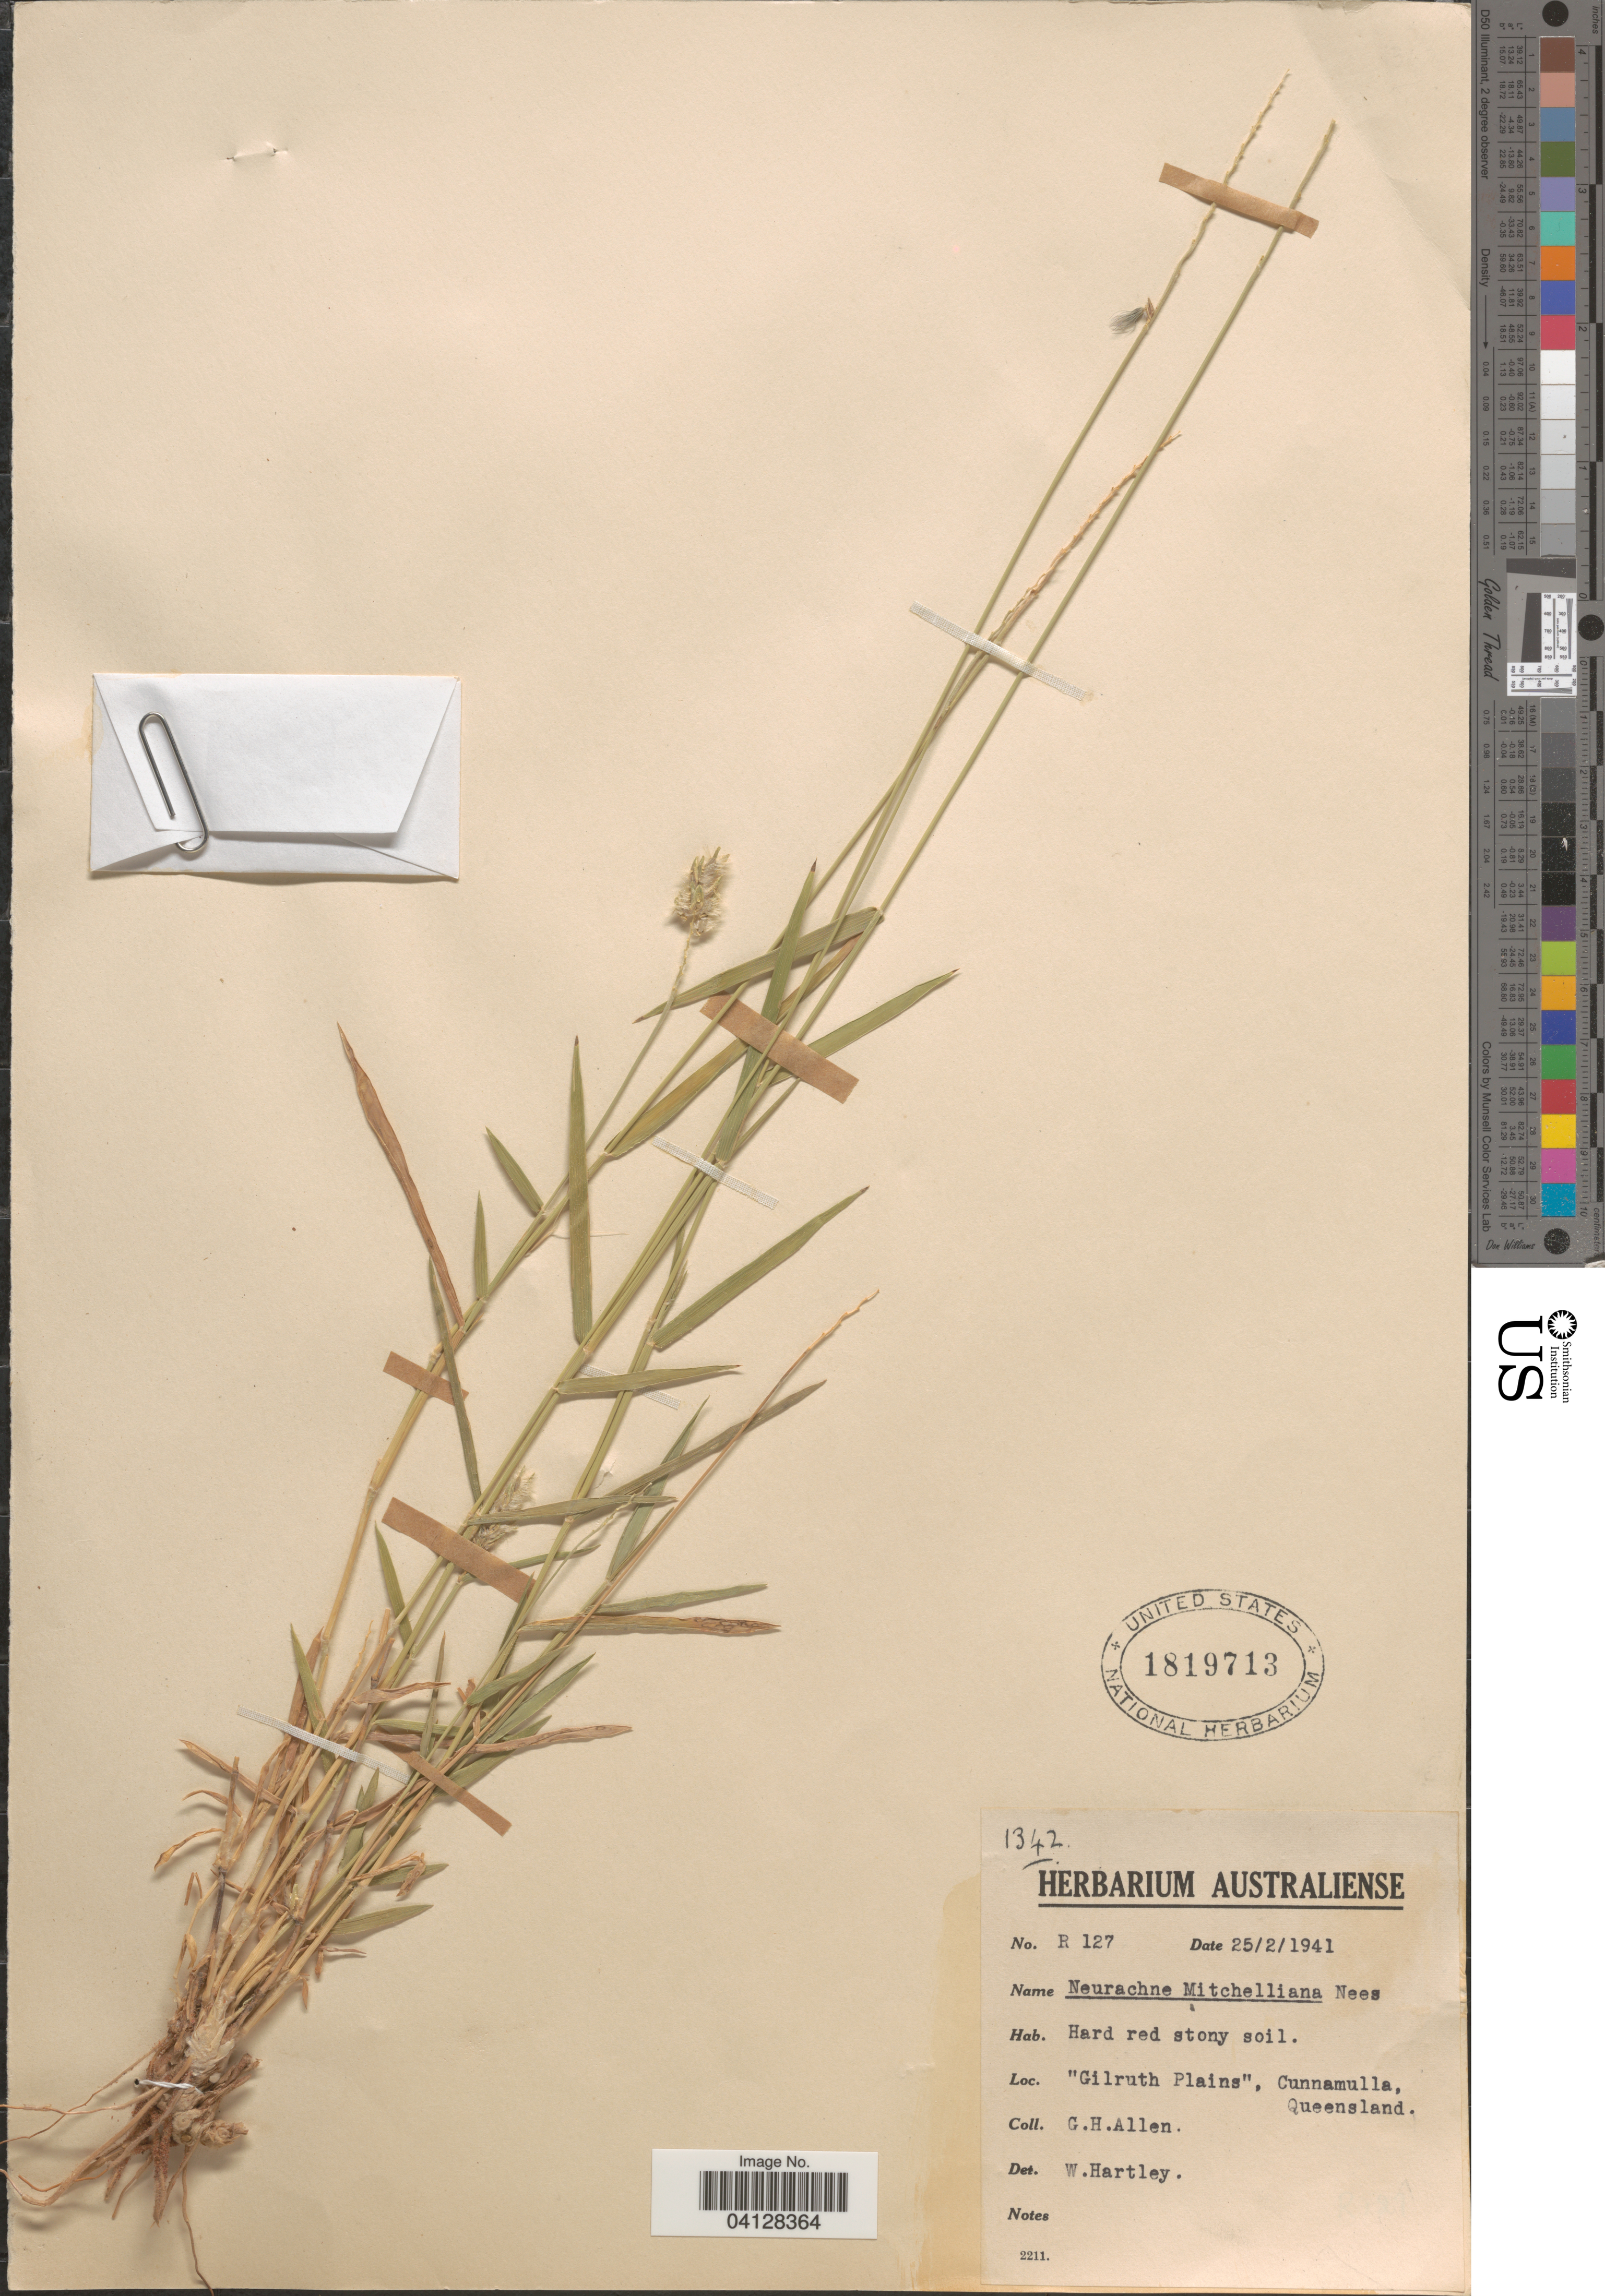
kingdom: Plantae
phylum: Tracheophyta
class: Liliopsida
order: Poales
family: Poaceae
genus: Neurachne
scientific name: Neurachne mitchelliana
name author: Nees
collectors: G. Allen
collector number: R127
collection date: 1941-02-25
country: Australia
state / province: Queensland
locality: Gilruth Plains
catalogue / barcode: US 1819713